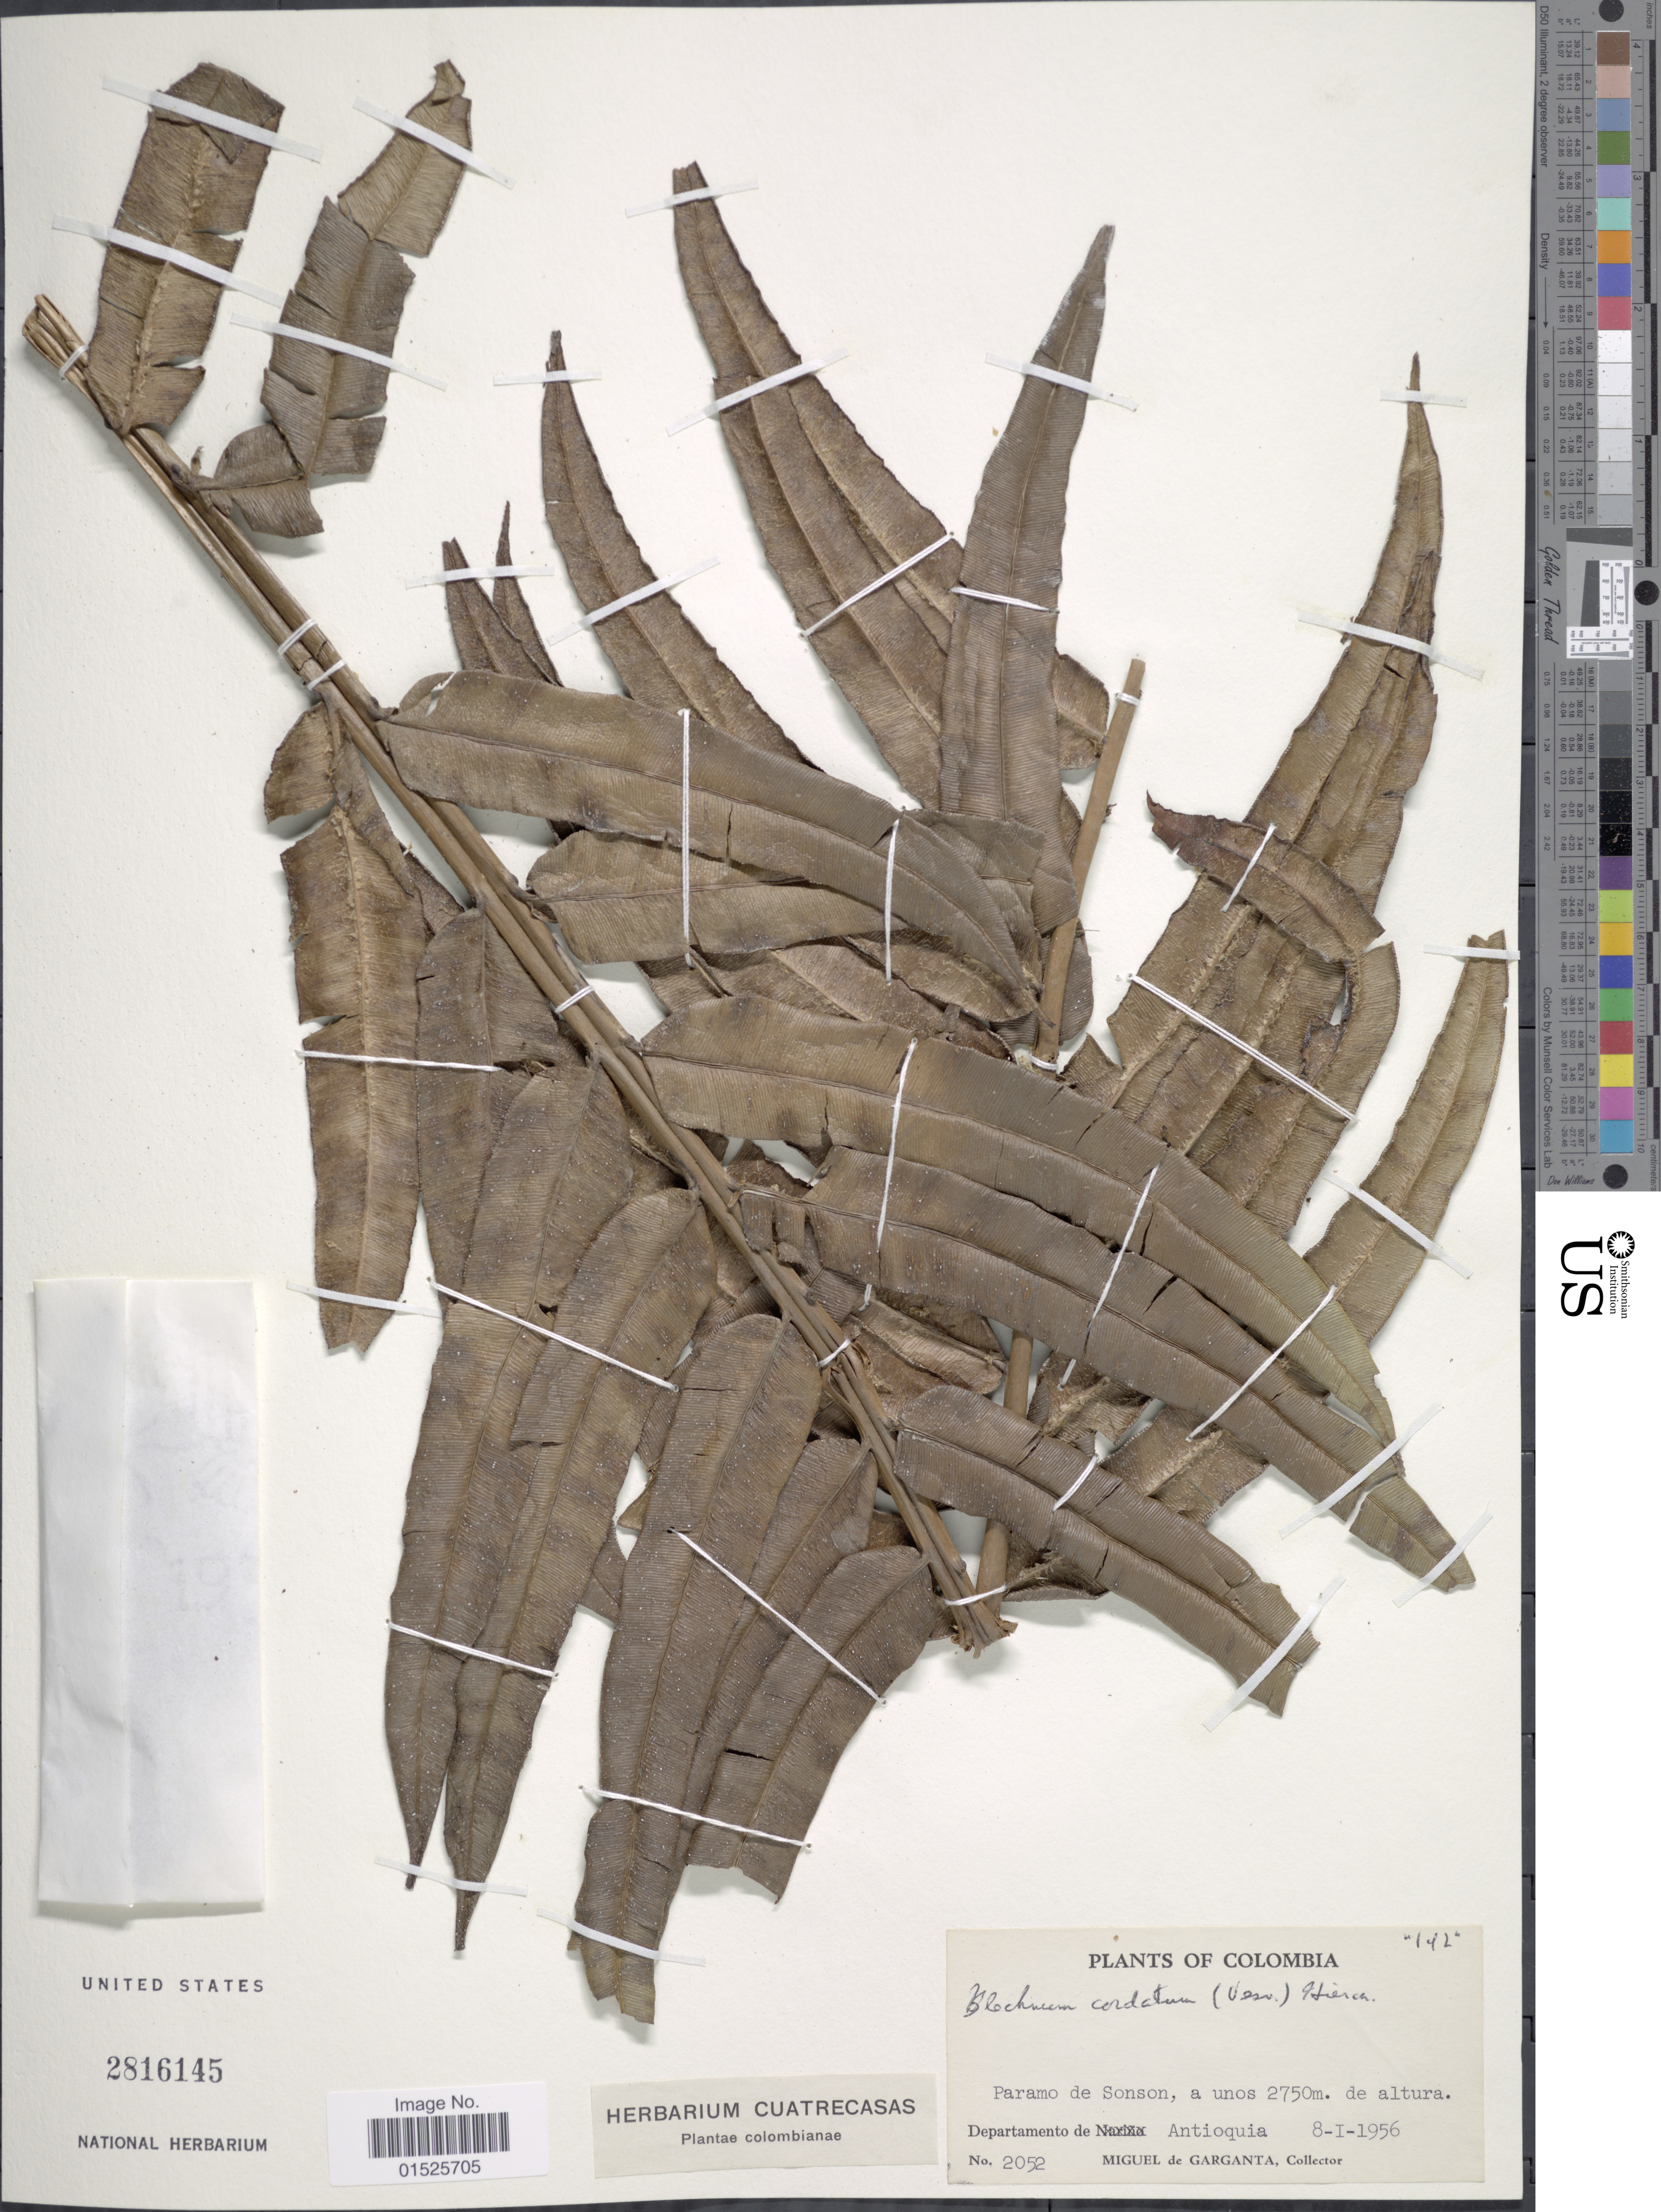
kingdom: Plantae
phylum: Tracheophyta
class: Polypodiopsida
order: Polypodiales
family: Blechnaceae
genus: Blechnum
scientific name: Blechnum cordatum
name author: (Desv.) Hieron.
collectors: M. Garganta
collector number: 2052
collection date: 1956-01-08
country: Colombia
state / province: Antioquia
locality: Paramo de Sonson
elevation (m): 2750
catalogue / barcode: US 2816145